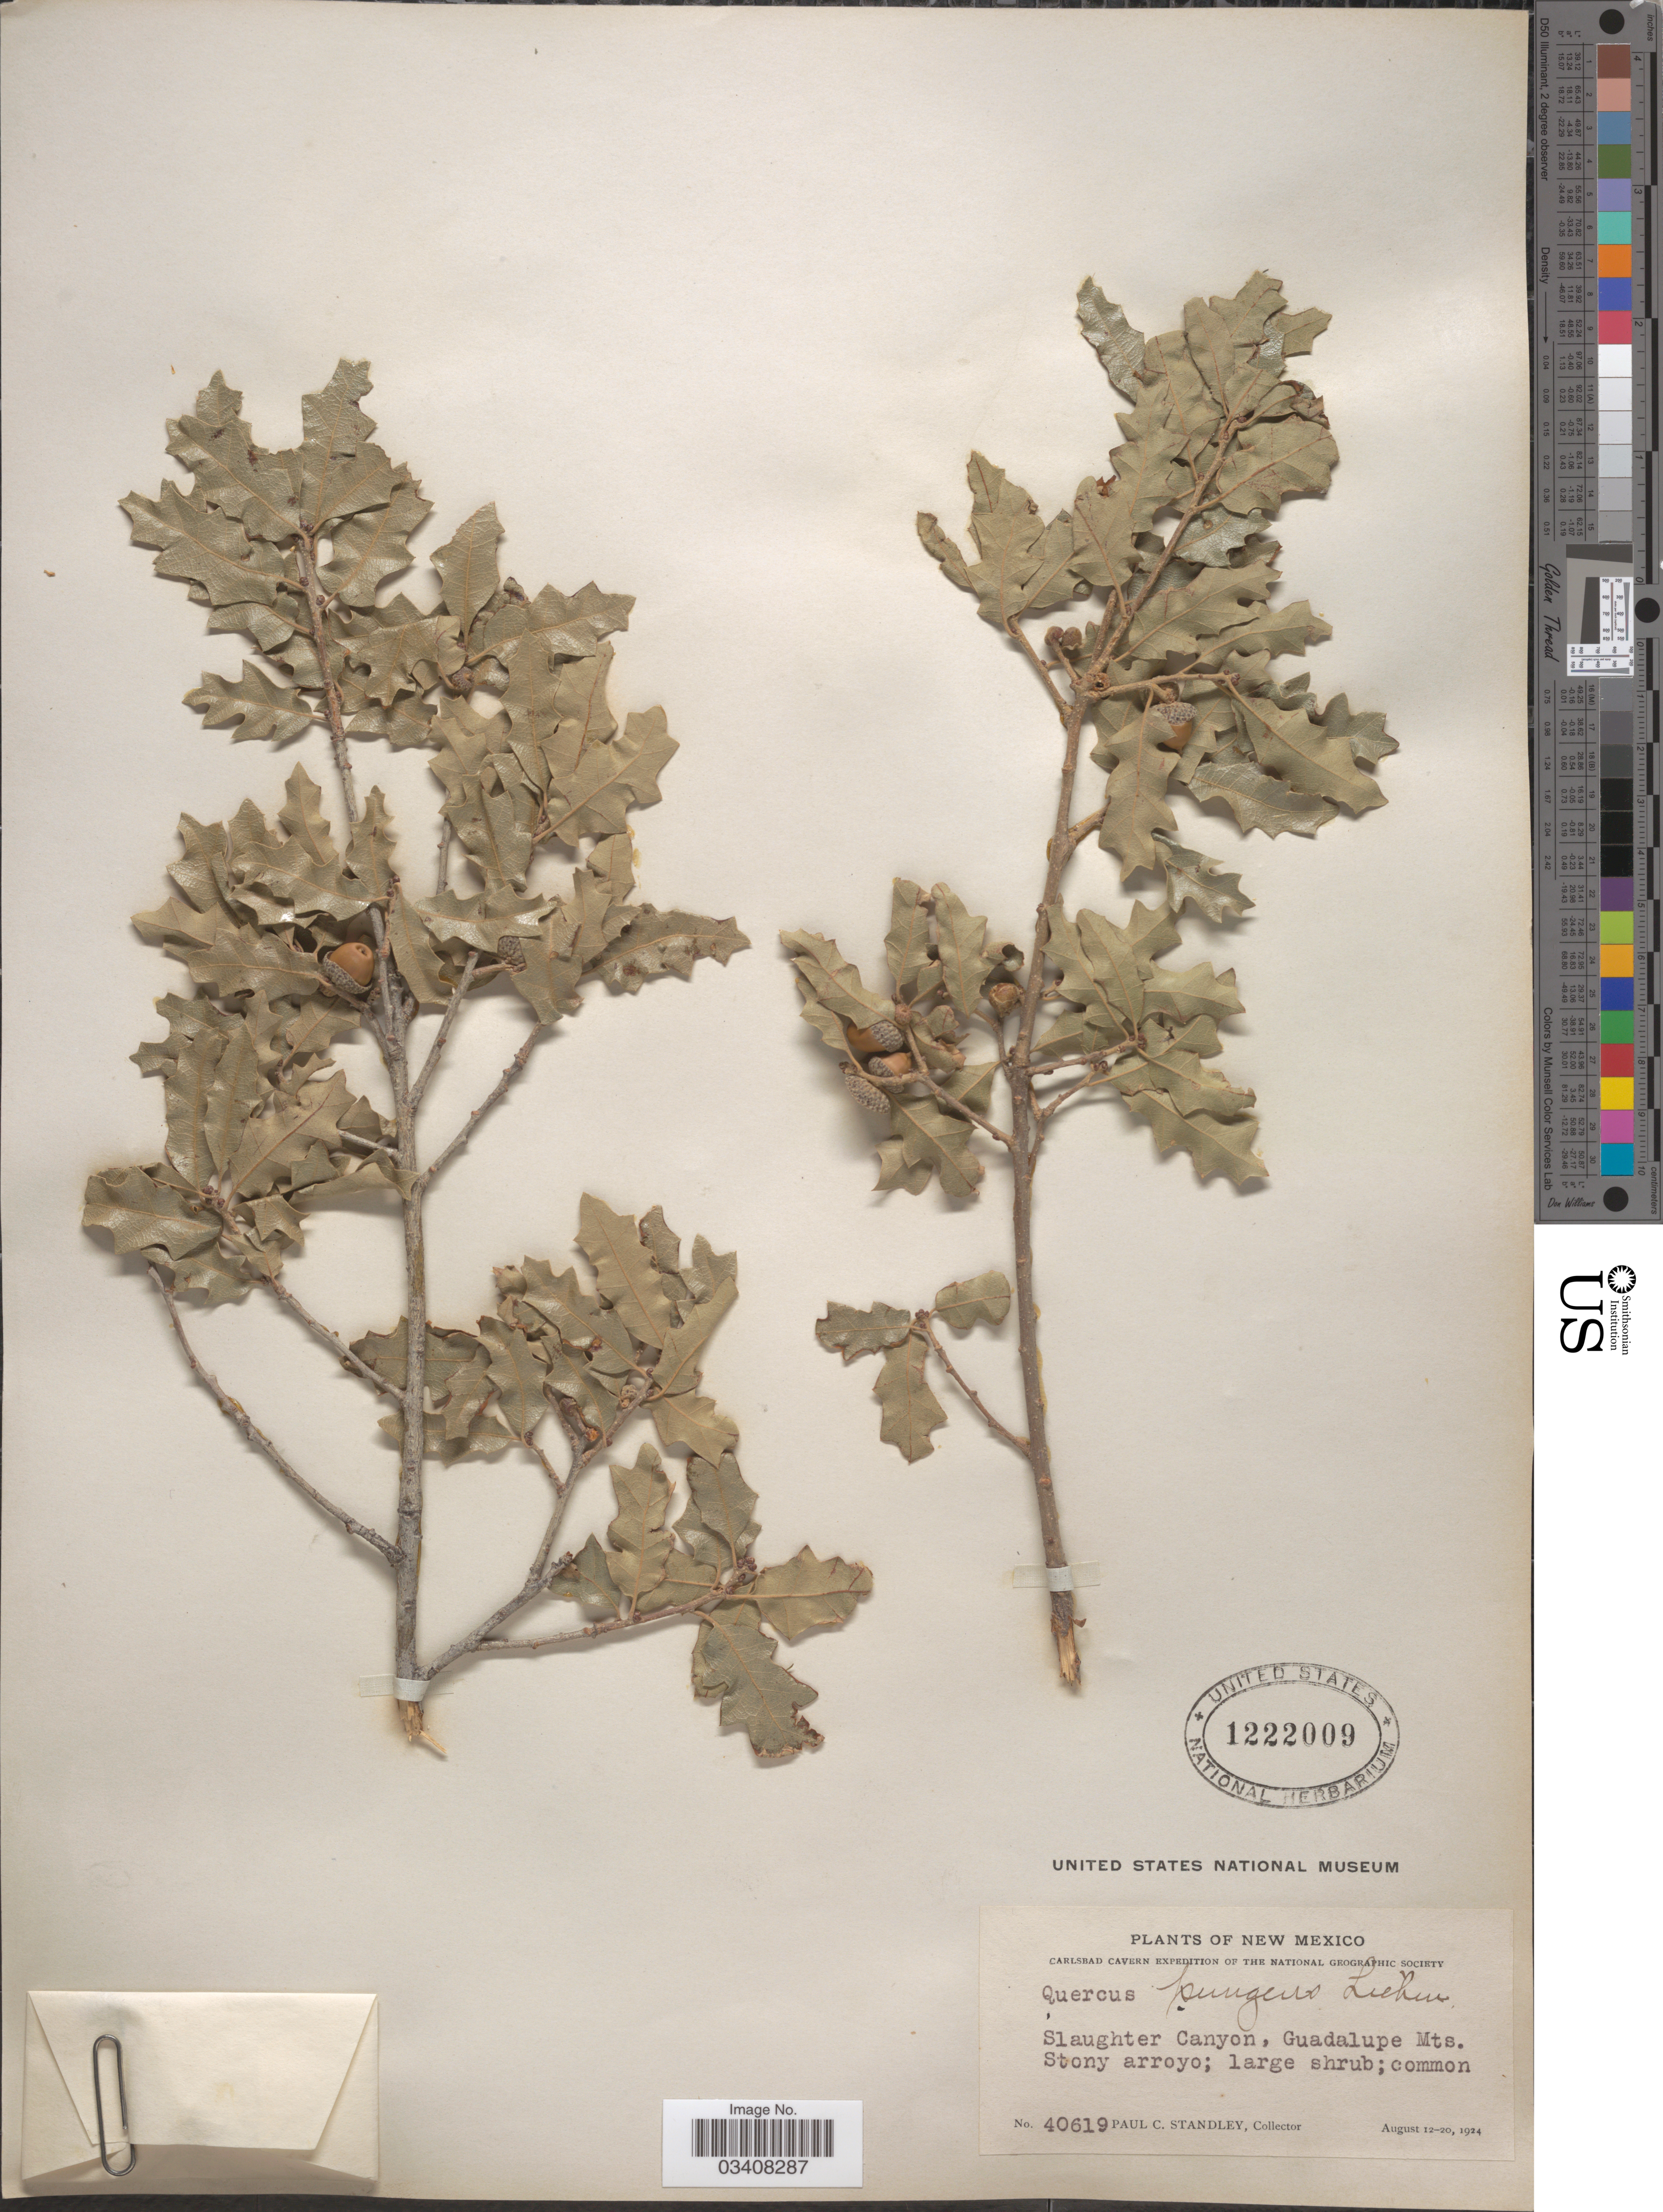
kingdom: Plantae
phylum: Tracheophyta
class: Magnoliopsida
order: Fagales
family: Fagaceae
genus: Quercus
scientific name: Quercus pungens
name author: Liebm.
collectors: P. C. Standley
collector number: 40619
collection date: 1924-08-12/1924-08-20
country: United States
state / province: New Mexico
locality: Slaughter Canyon, Guadalupe Mts. Stony arroyo.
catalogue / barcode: US 1222009